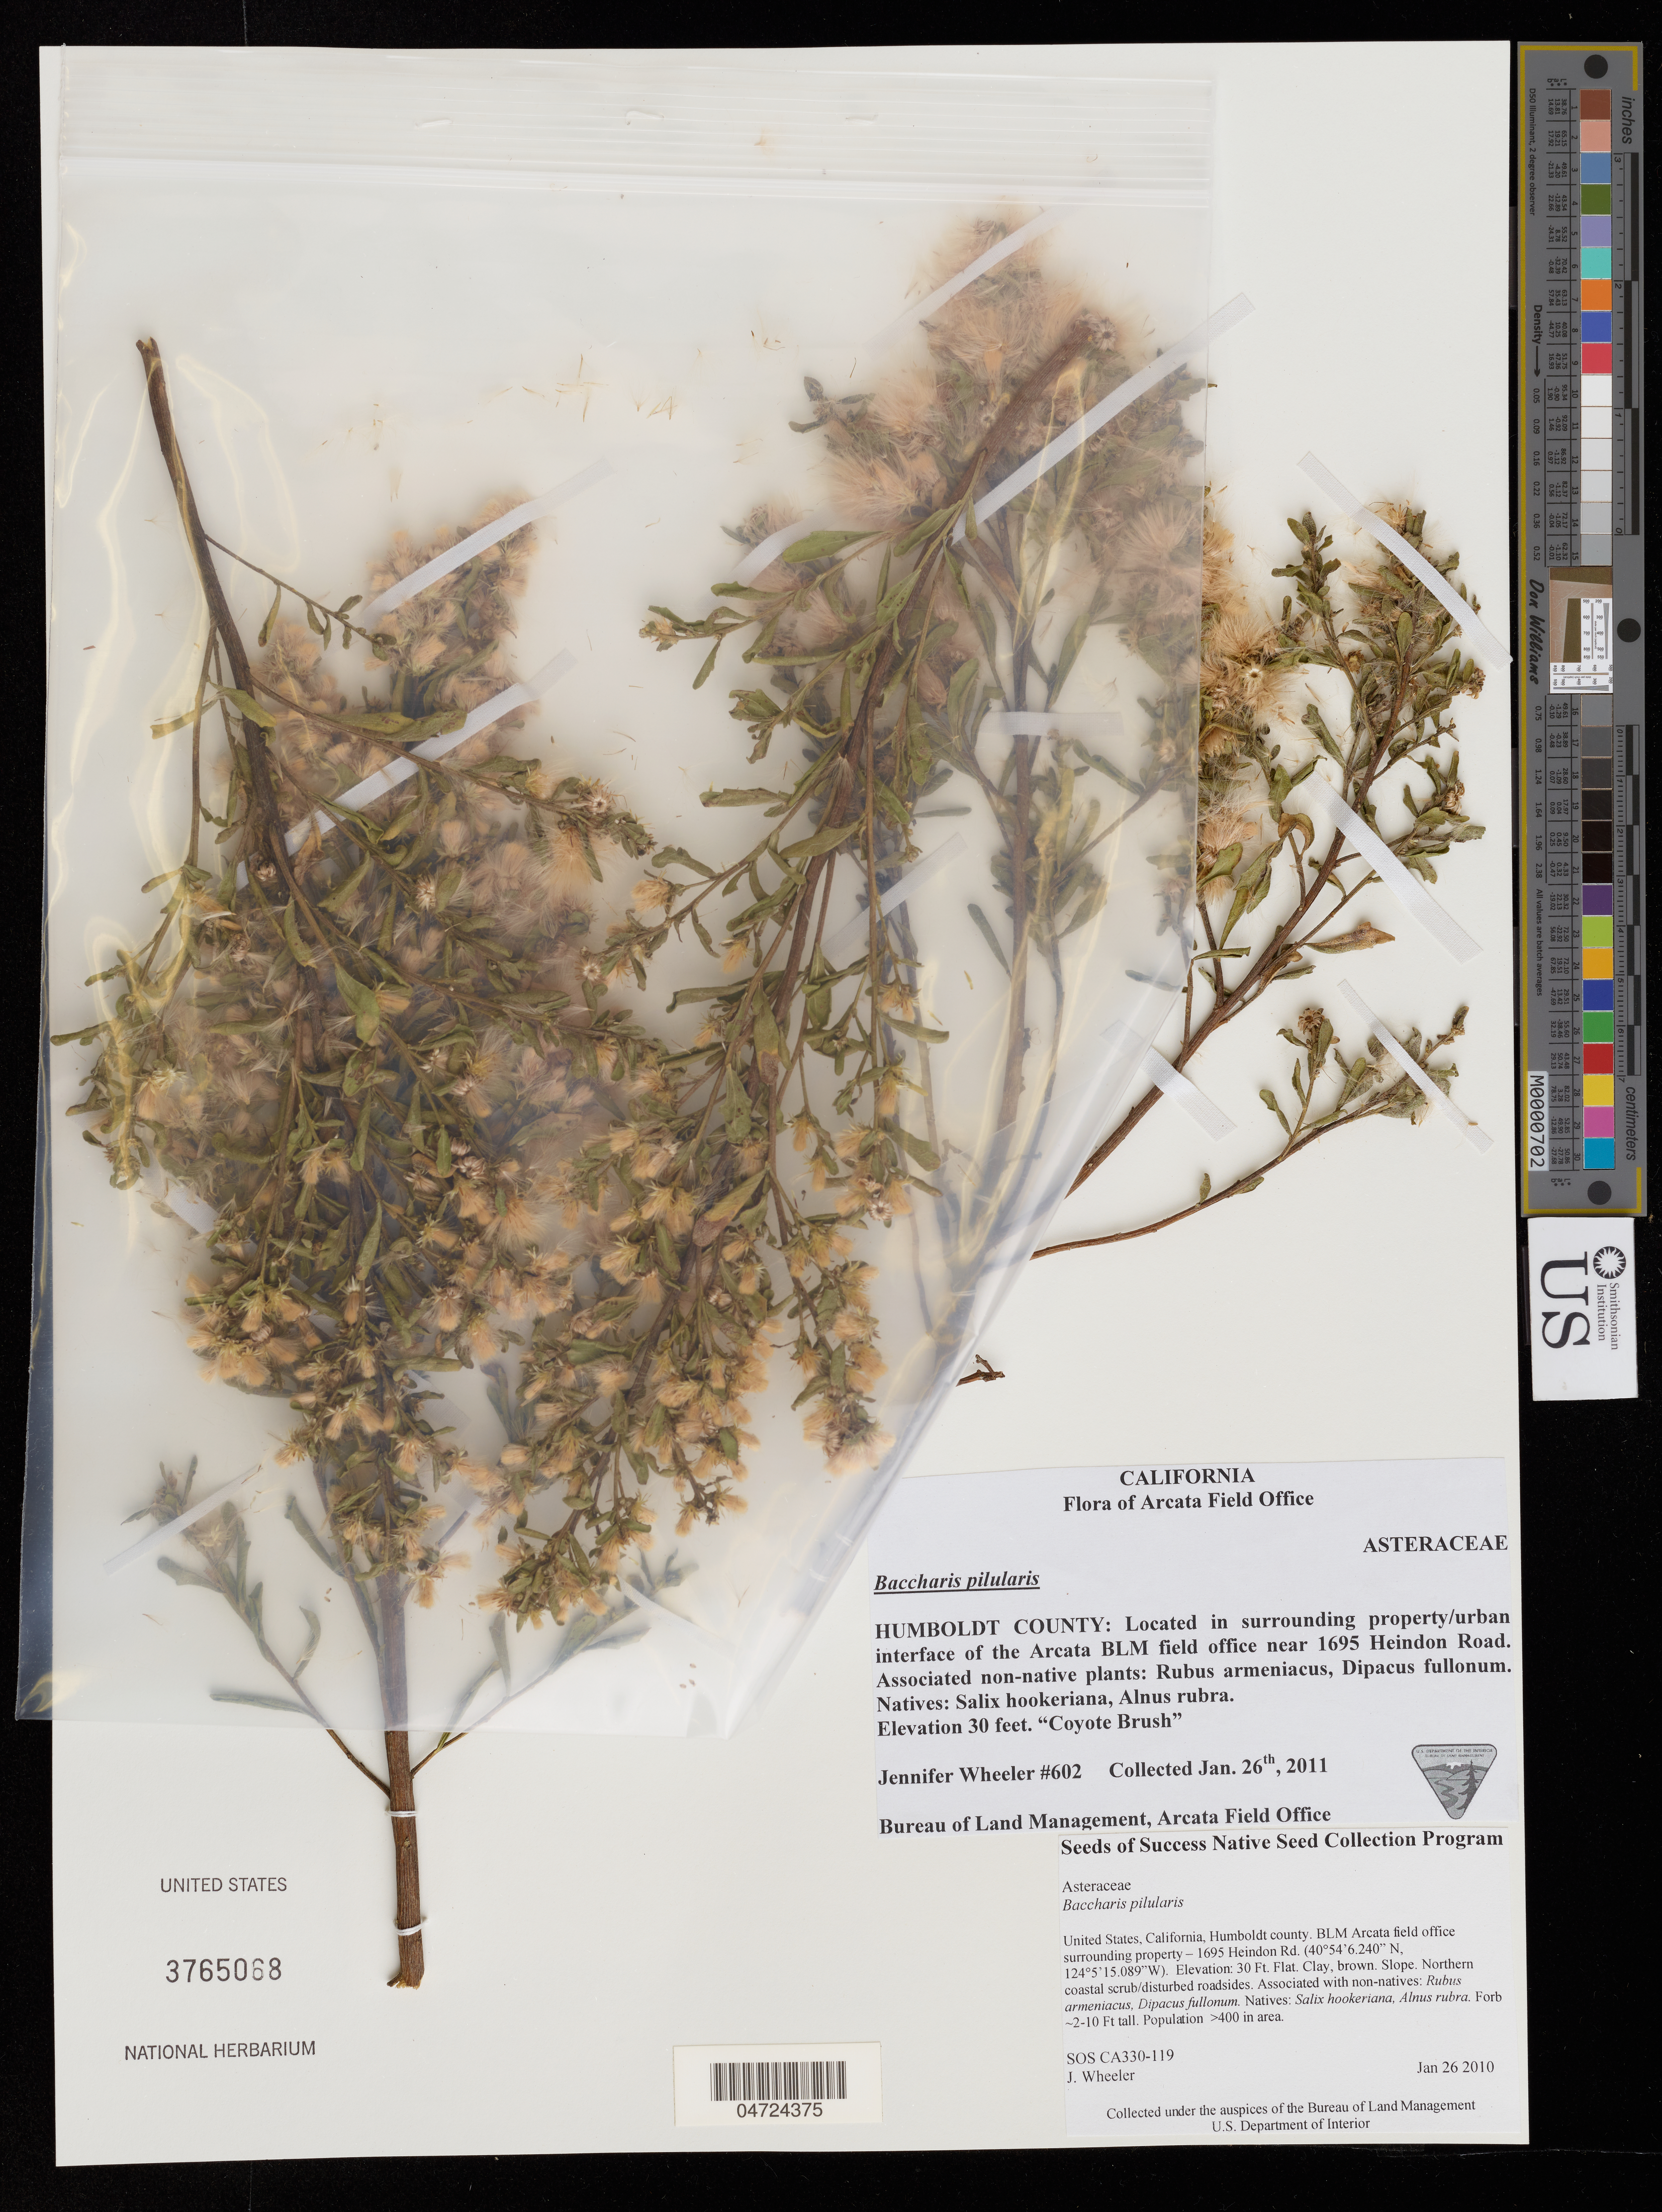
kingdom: Plantae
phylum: Tracheophyta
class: Magnoliopsida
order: Asterales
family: Asteraceae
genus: Baccharis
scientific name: Baccharis pilularis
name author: DC.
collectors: J. Wheeler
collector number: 602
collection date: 2011-01-26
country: United States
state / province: California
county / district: Humboldt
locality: Humboldt County: Located in surrounding property/urban interface of the Arcata BLM field office near 1695 Heindon Road.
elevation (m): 9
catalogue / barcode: US 3765068